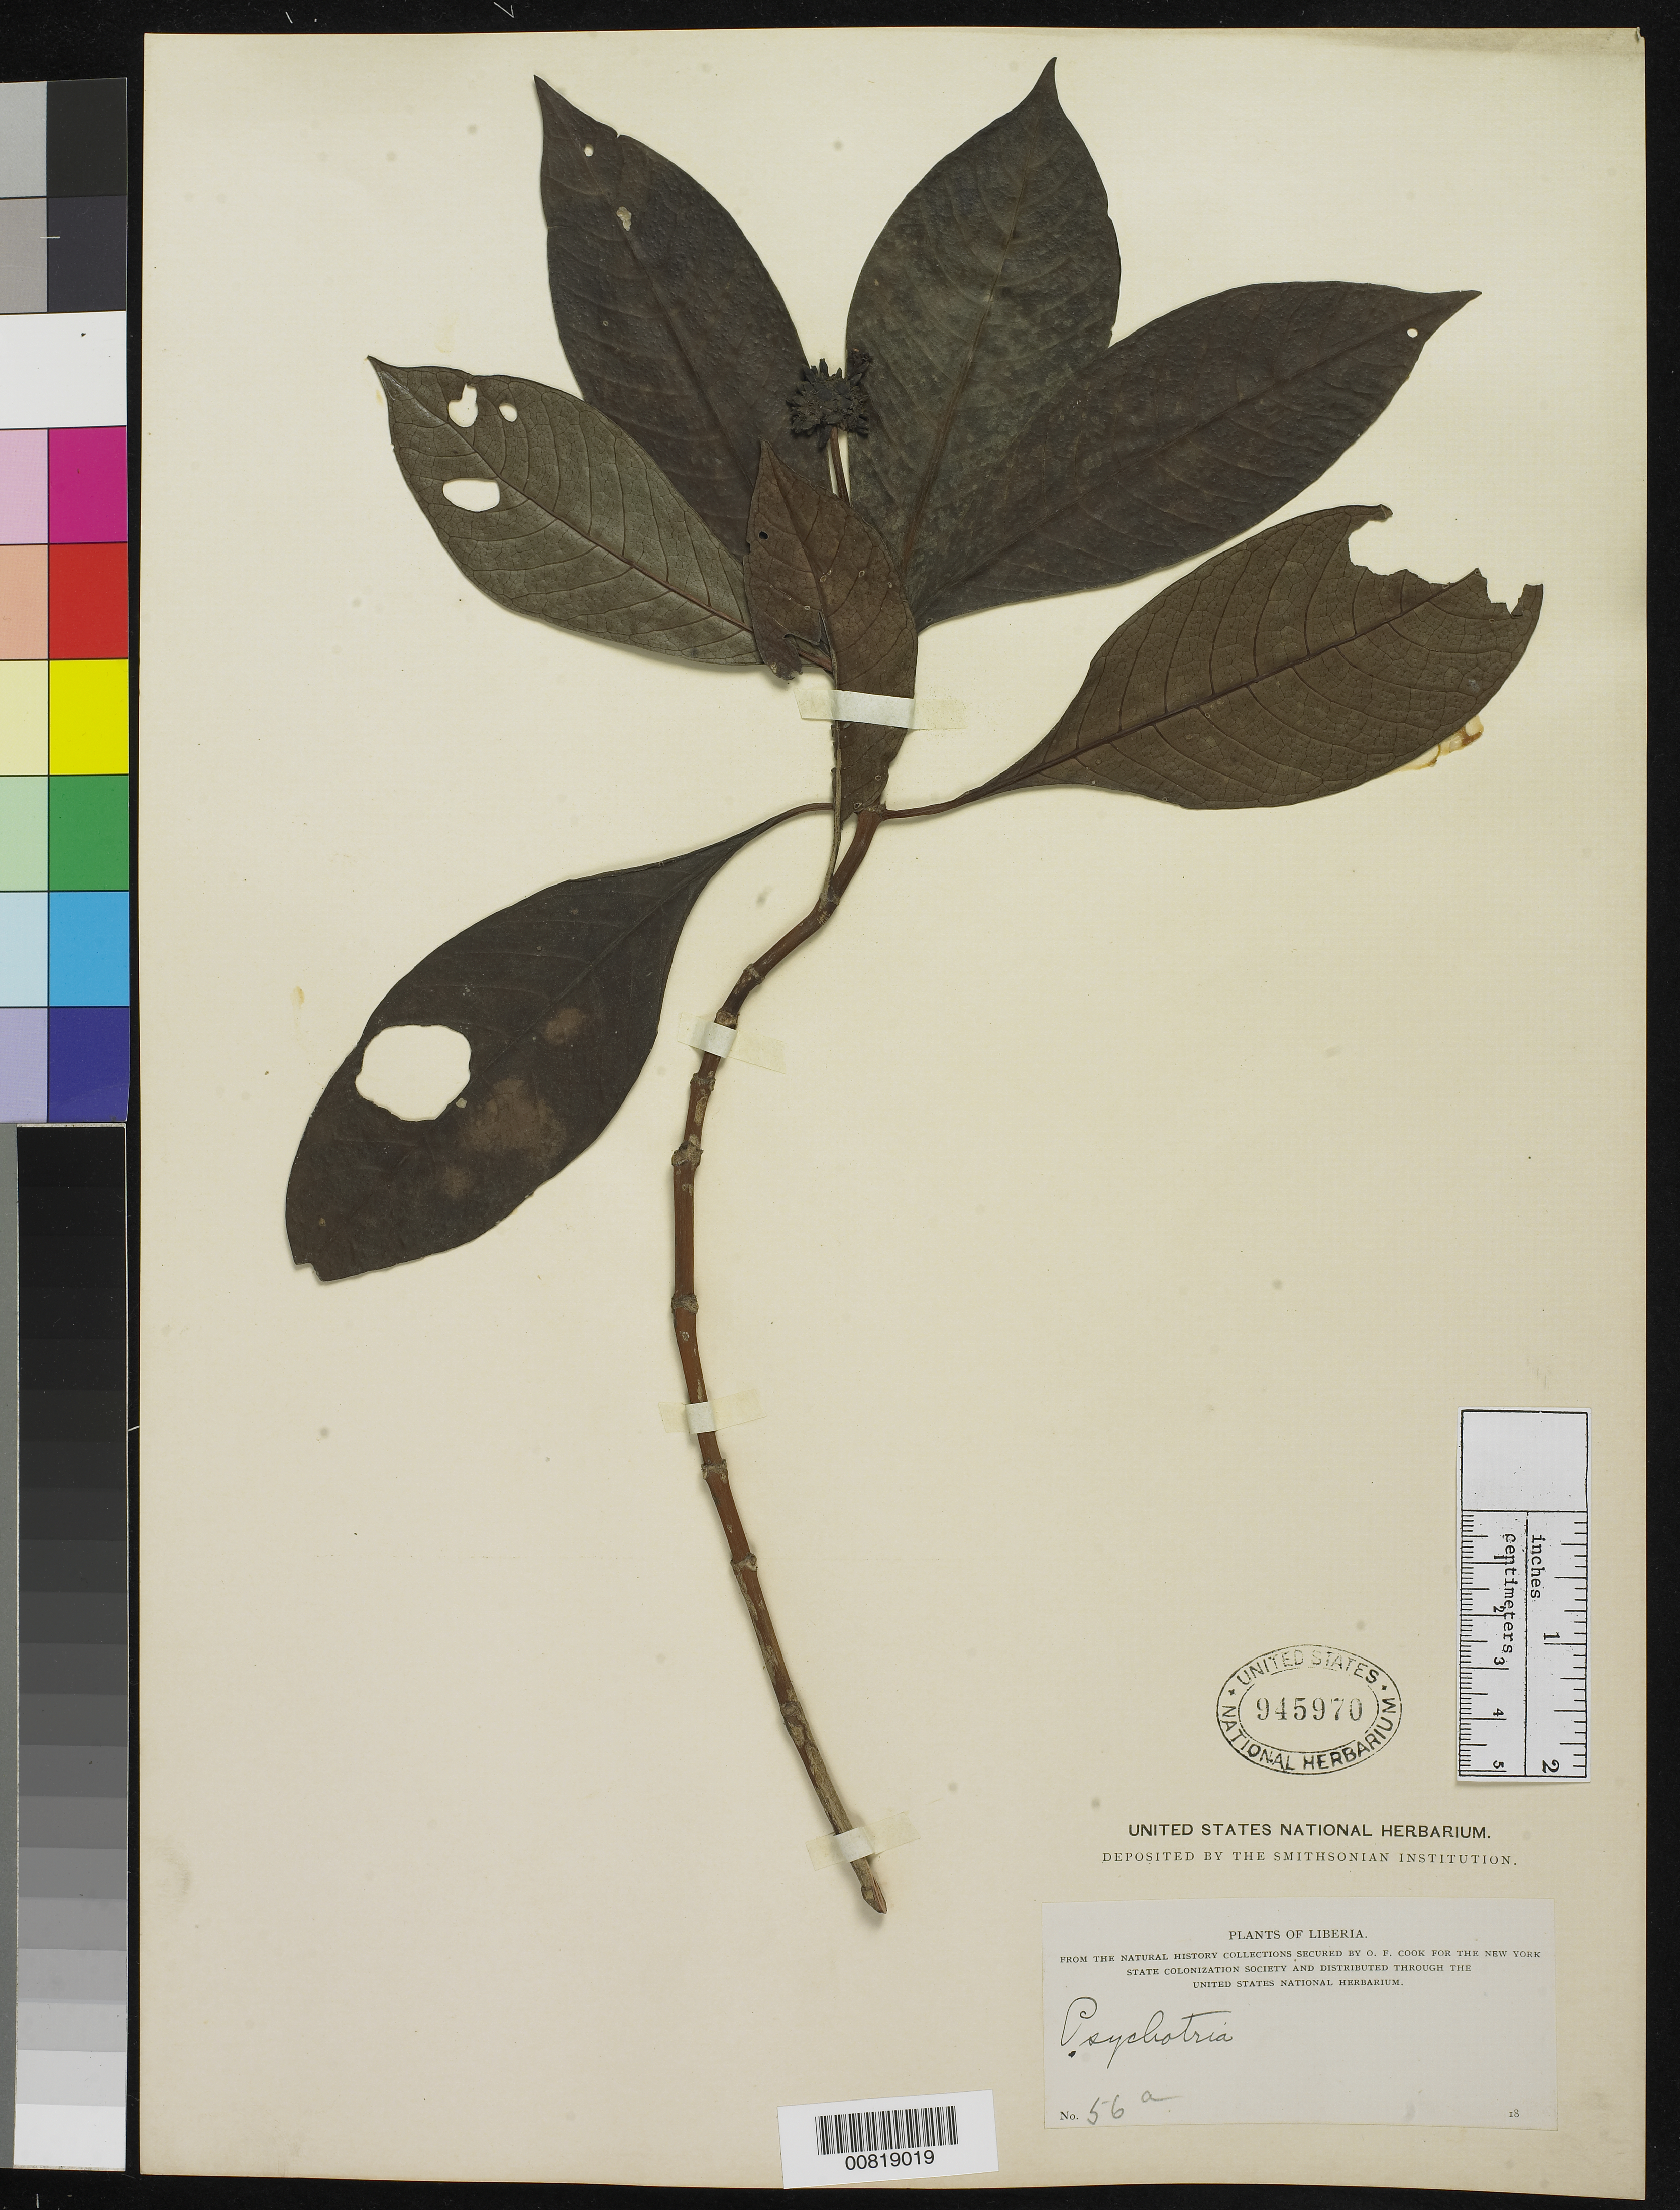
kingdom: Plantae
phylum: Tracheophyta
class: Magnoliopsida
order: Gentianales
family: Rubiaceae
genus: Psychotria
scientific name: Psychotria sp.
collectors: O. F. Cook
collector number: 56a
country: Liberia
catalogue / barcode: US 945970